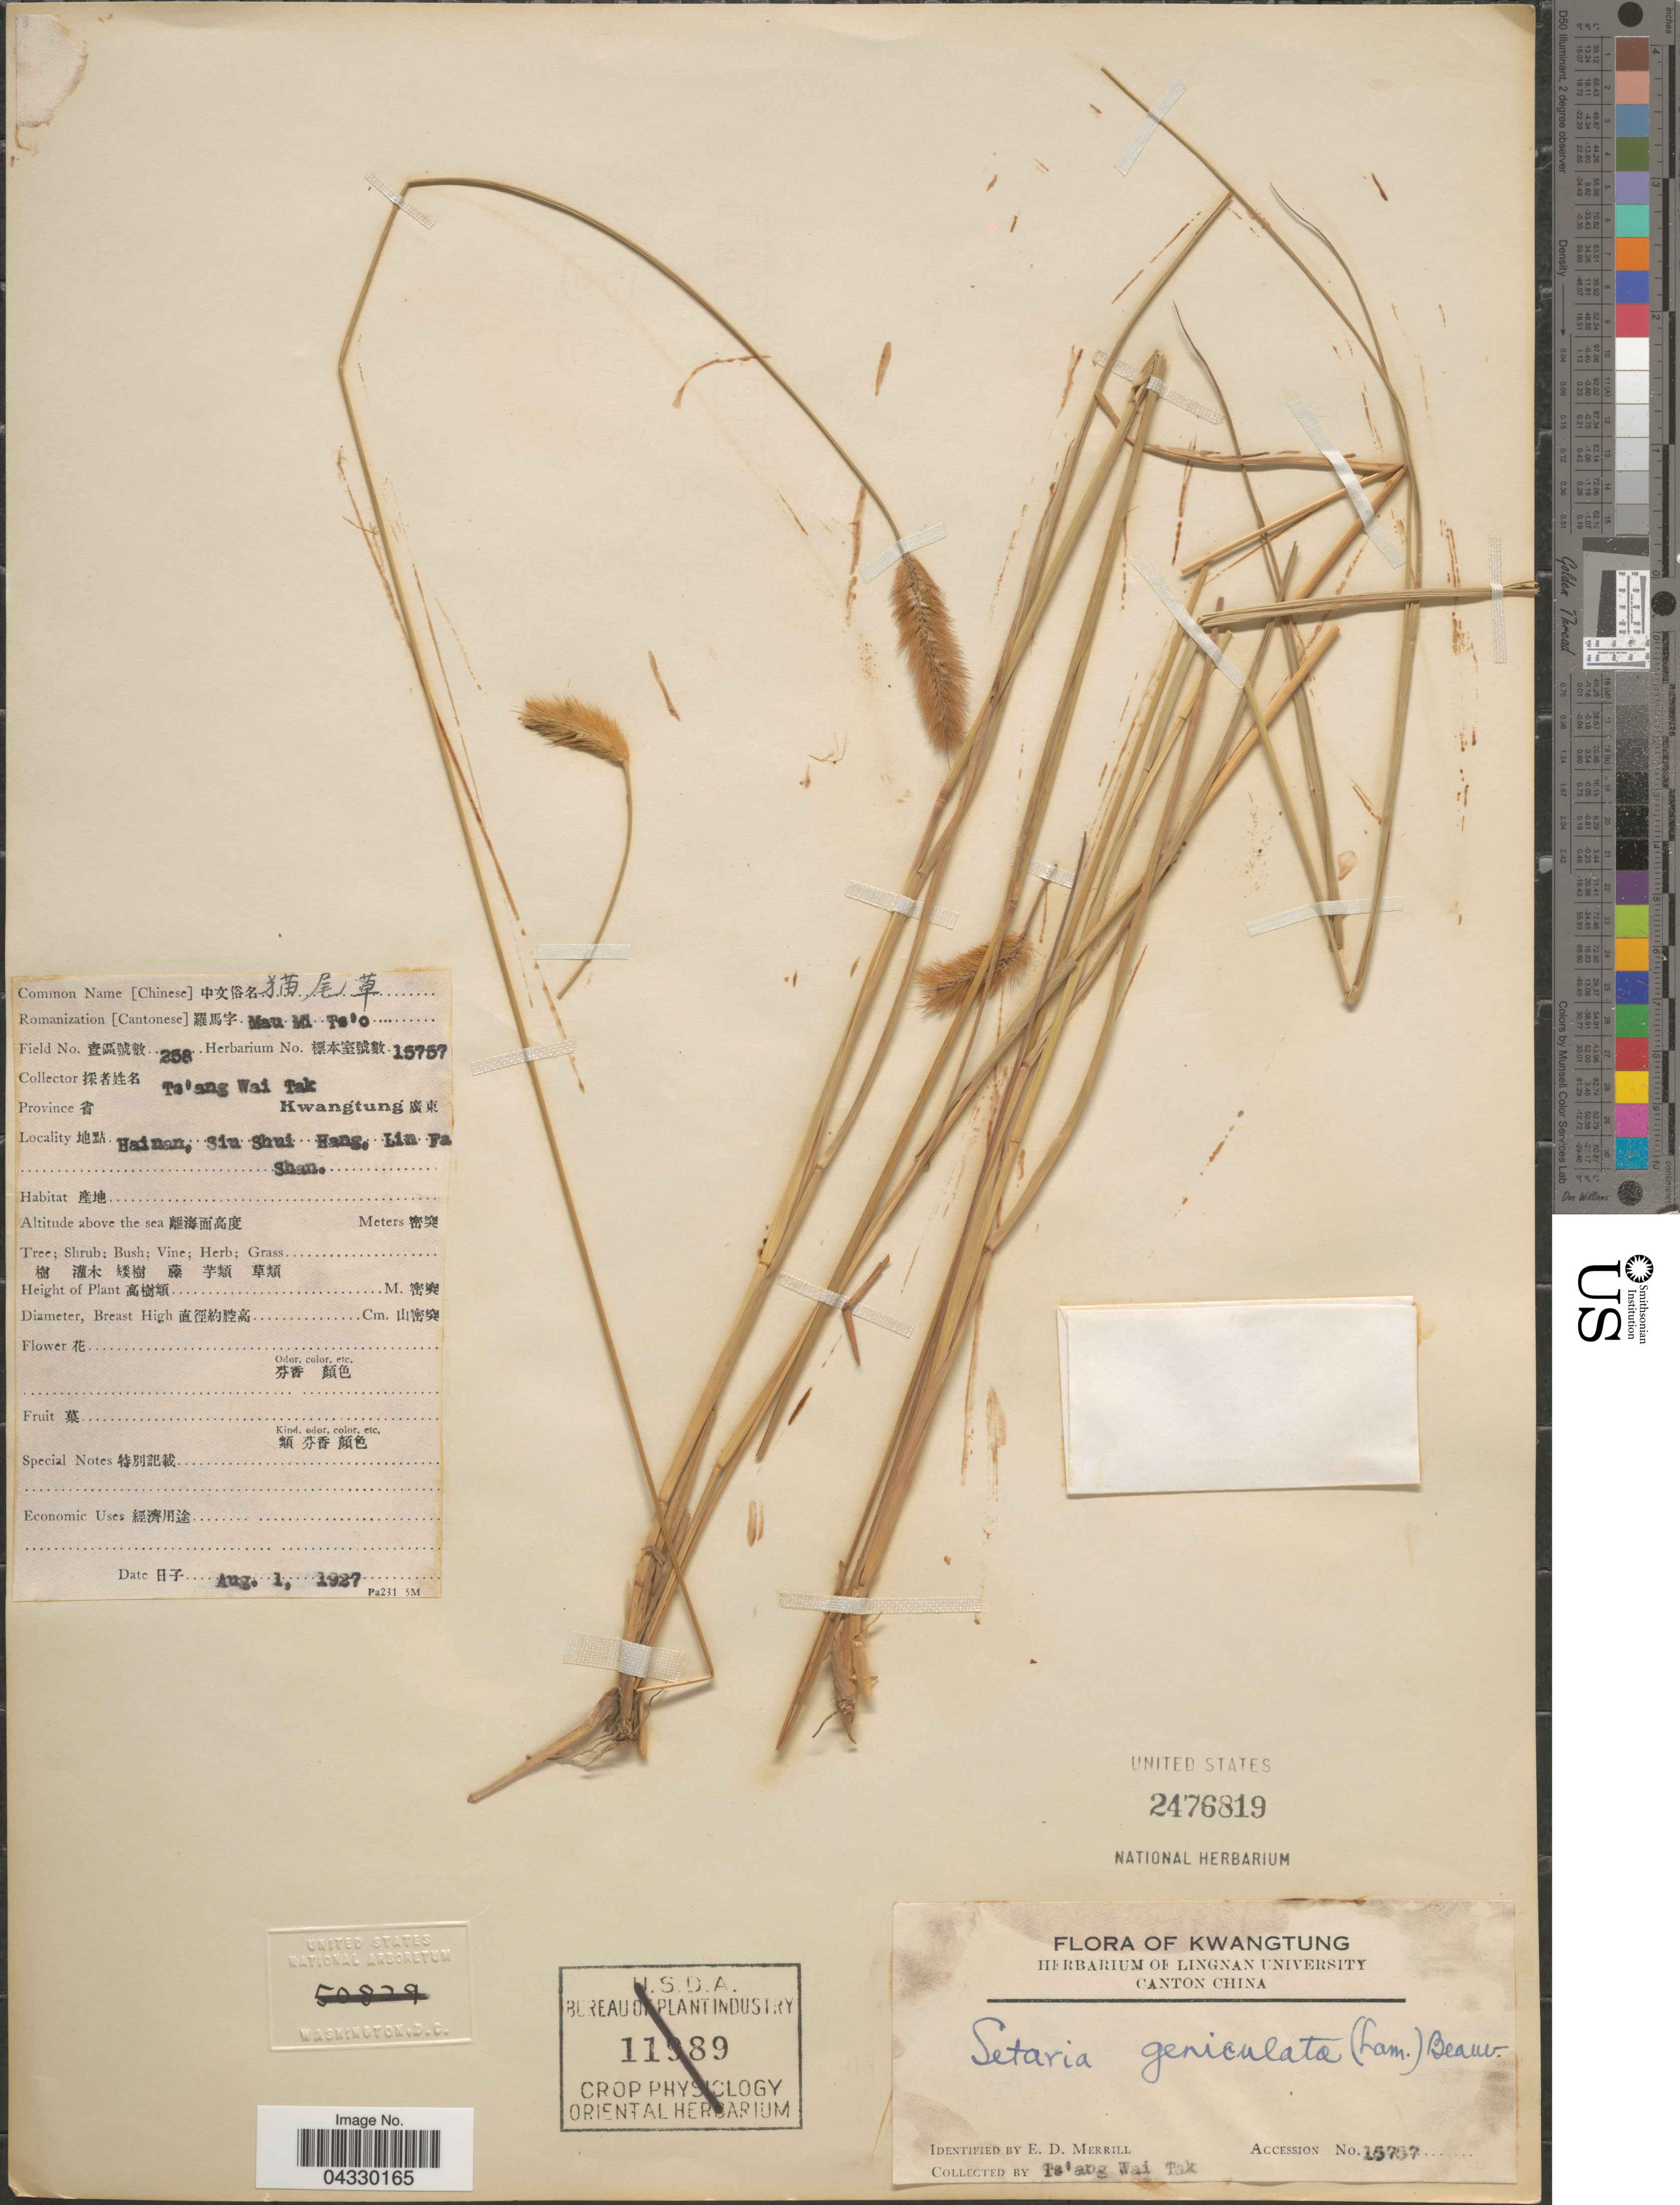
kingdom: Plantae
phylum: Tracheophyta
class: Liliopsida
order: Poales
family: Poaceae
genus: Setaria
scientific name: Setaria parviflora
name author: (Poir.) Kerguélen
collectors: W. T. Tsang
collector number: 238/15757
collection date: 1927-08-01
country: China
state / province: Guangdong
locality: Kwangtung. Hainan, Siu Shui Hang, Lia Fa Shan.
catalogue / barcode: US 2476819